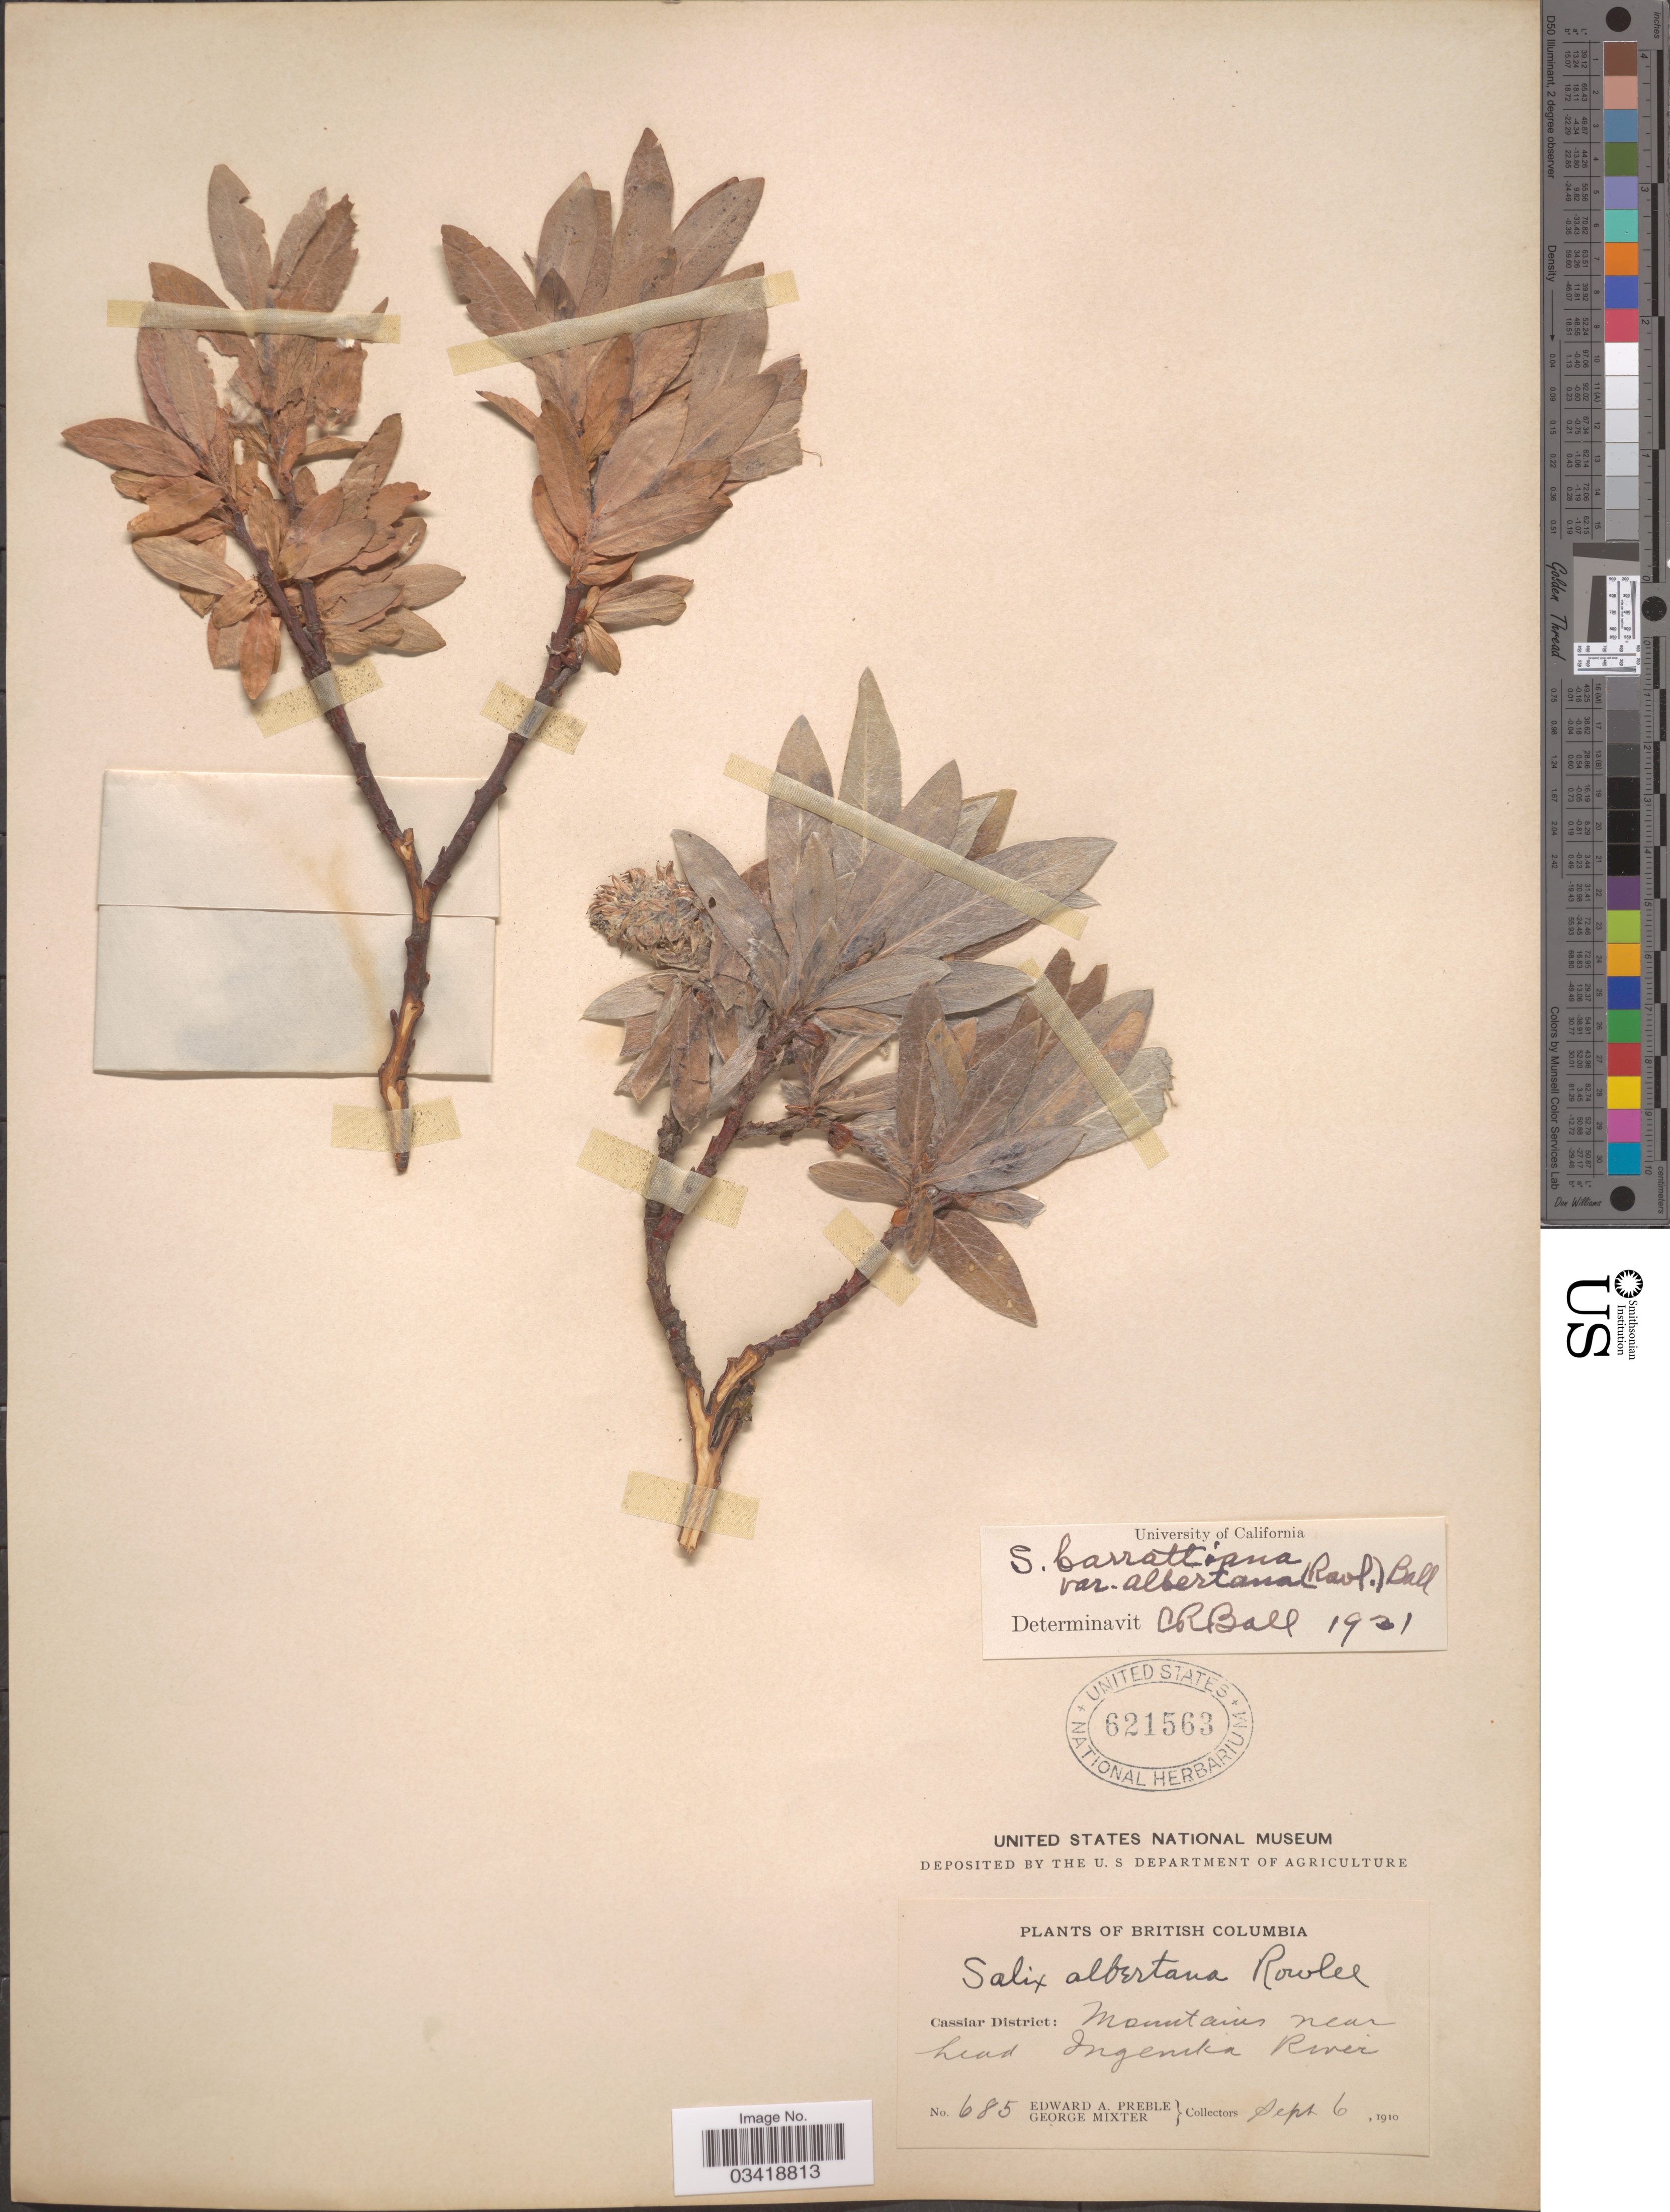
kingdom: Plantae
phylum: Tracheophyta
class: Magnoliopsida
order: Malpighiales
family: Salicaceae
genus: Salix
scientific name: Salix barrattiana var. albertana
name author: (Rowlee) C.R. Ball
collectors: E. Preble & G. Mixter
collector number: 685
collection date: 1910-09-06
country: Canada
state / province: British Columbia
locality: Cassiar District: Mountains near head Ingenika River.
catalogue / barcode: US 621563